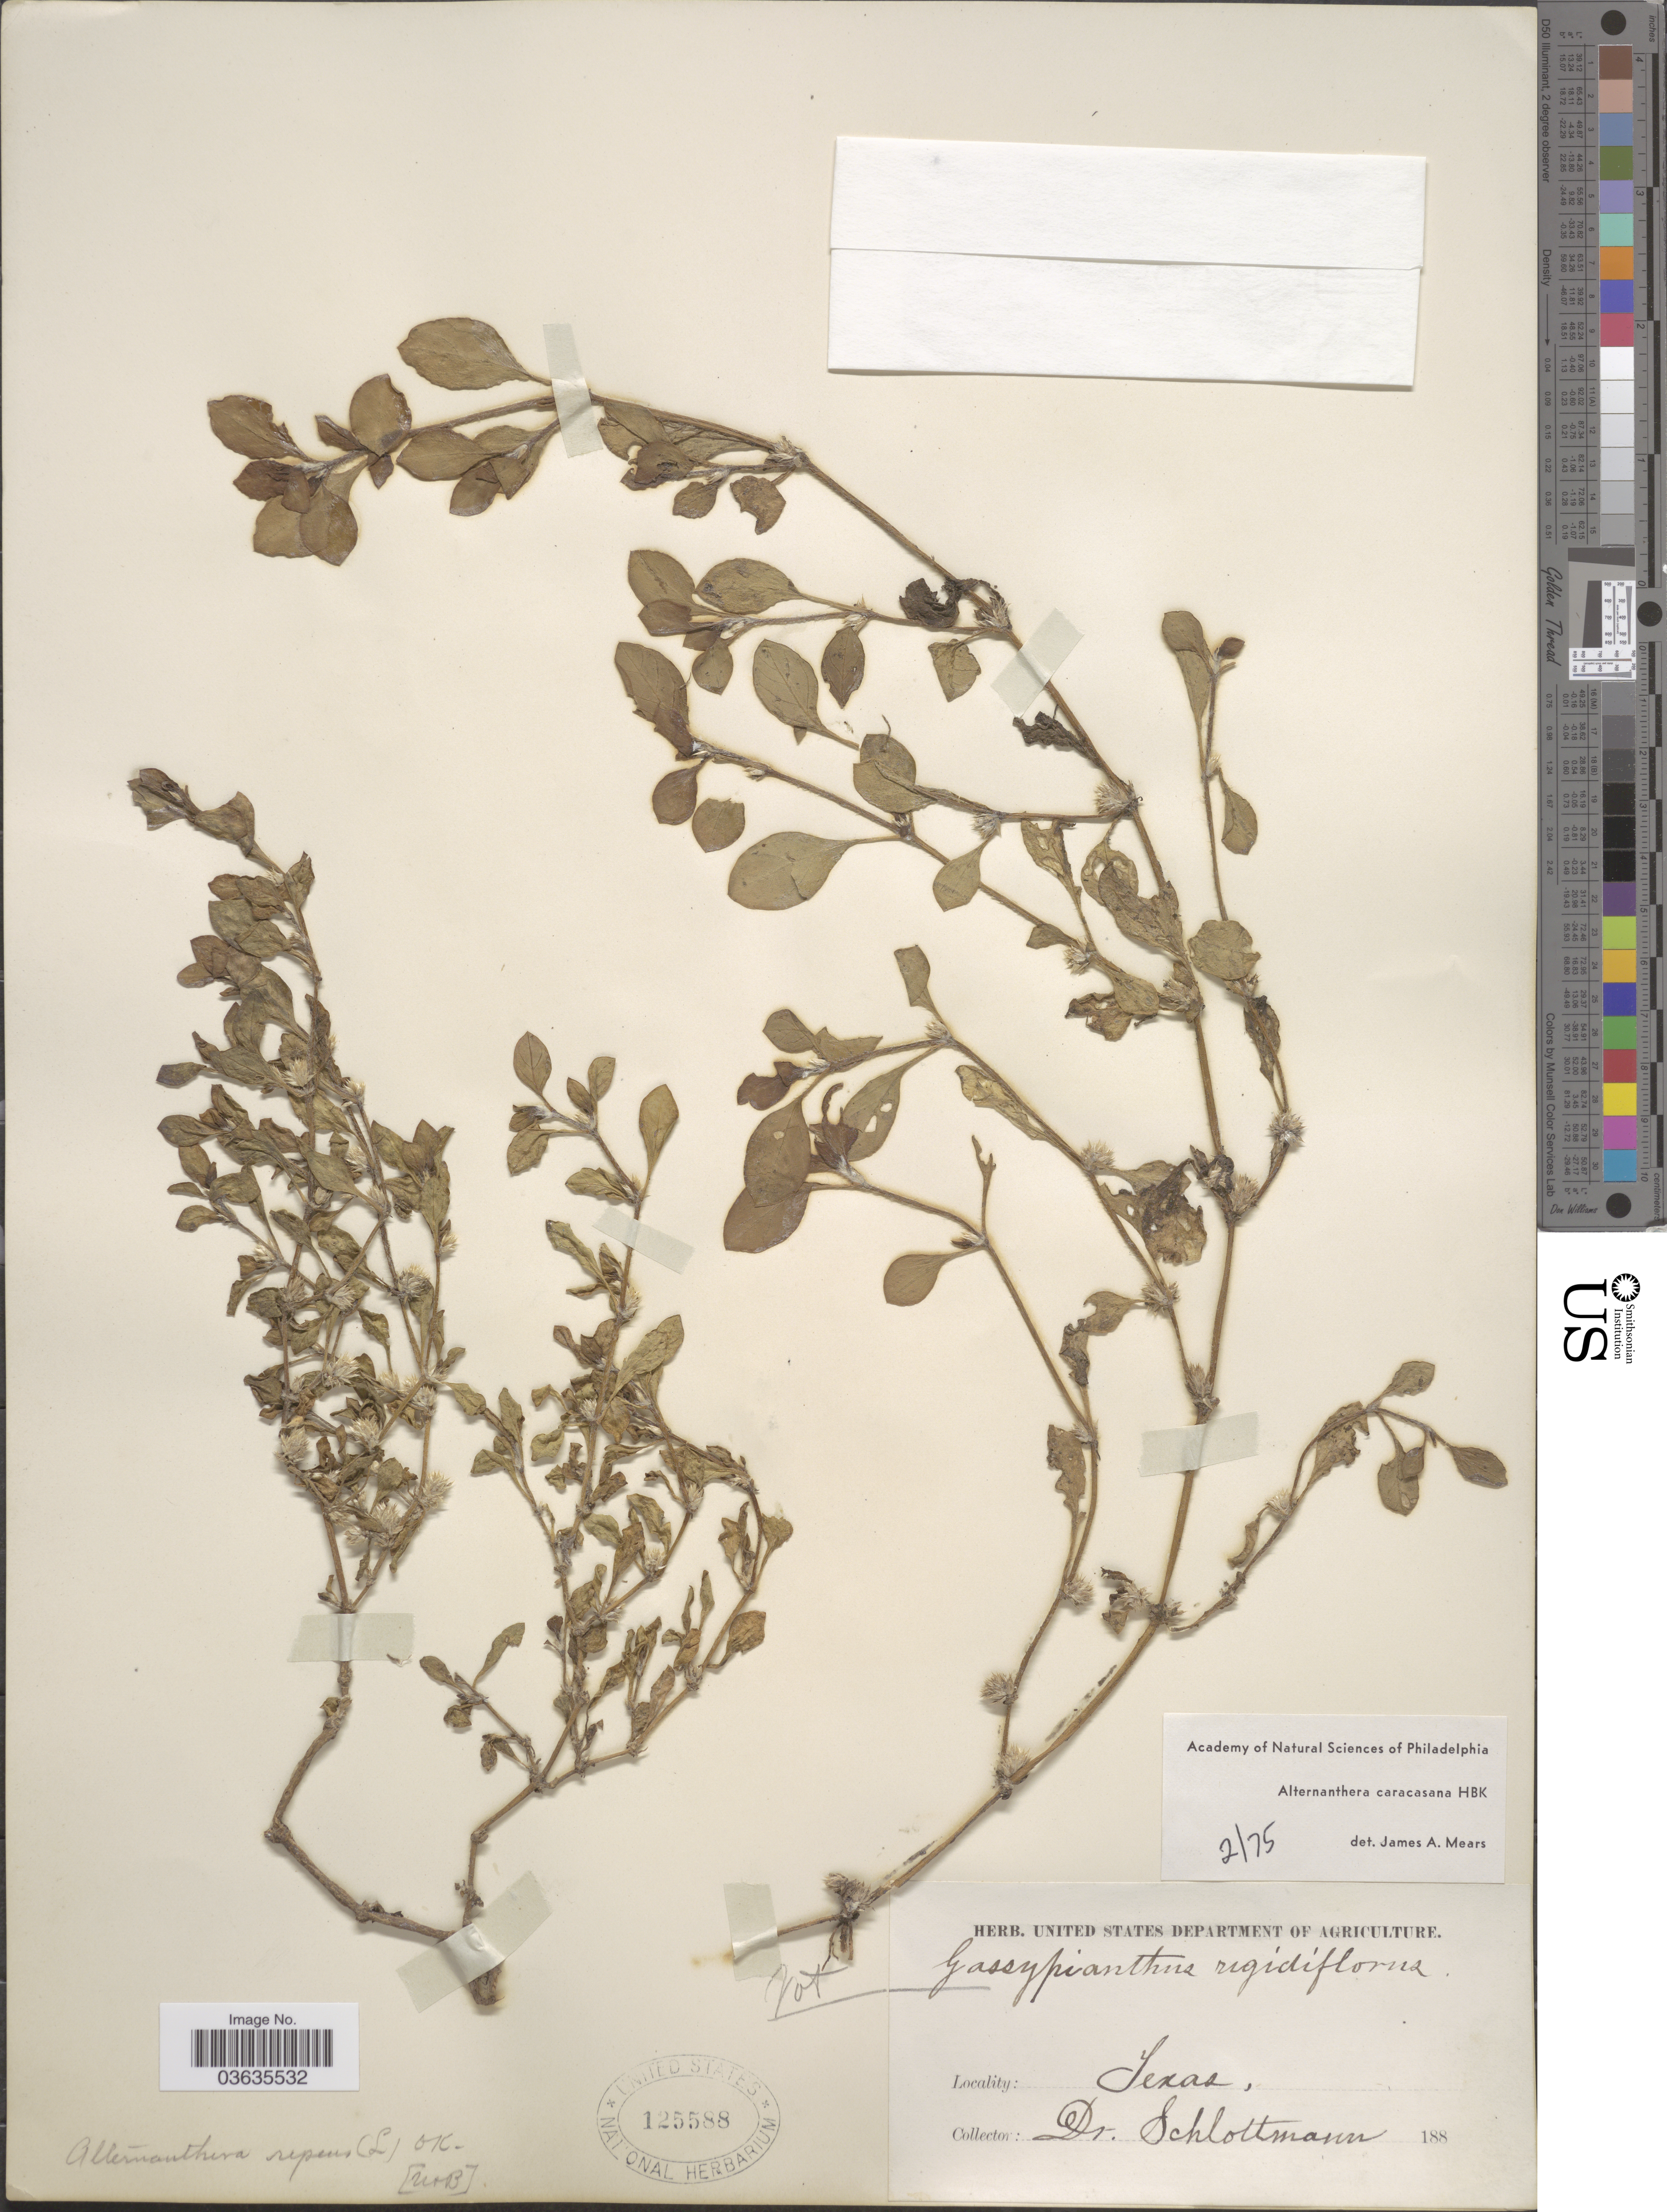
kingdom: Plantae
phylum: Tracheophyta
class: Magnoliopsida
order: Caryophyllales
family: Amaranthaceae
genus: Alternanthera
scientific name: Alternanthera caracasana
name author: Kunth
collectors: -. Schlottmann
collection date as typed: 188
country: United States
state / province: Texas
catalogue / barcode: US 125588